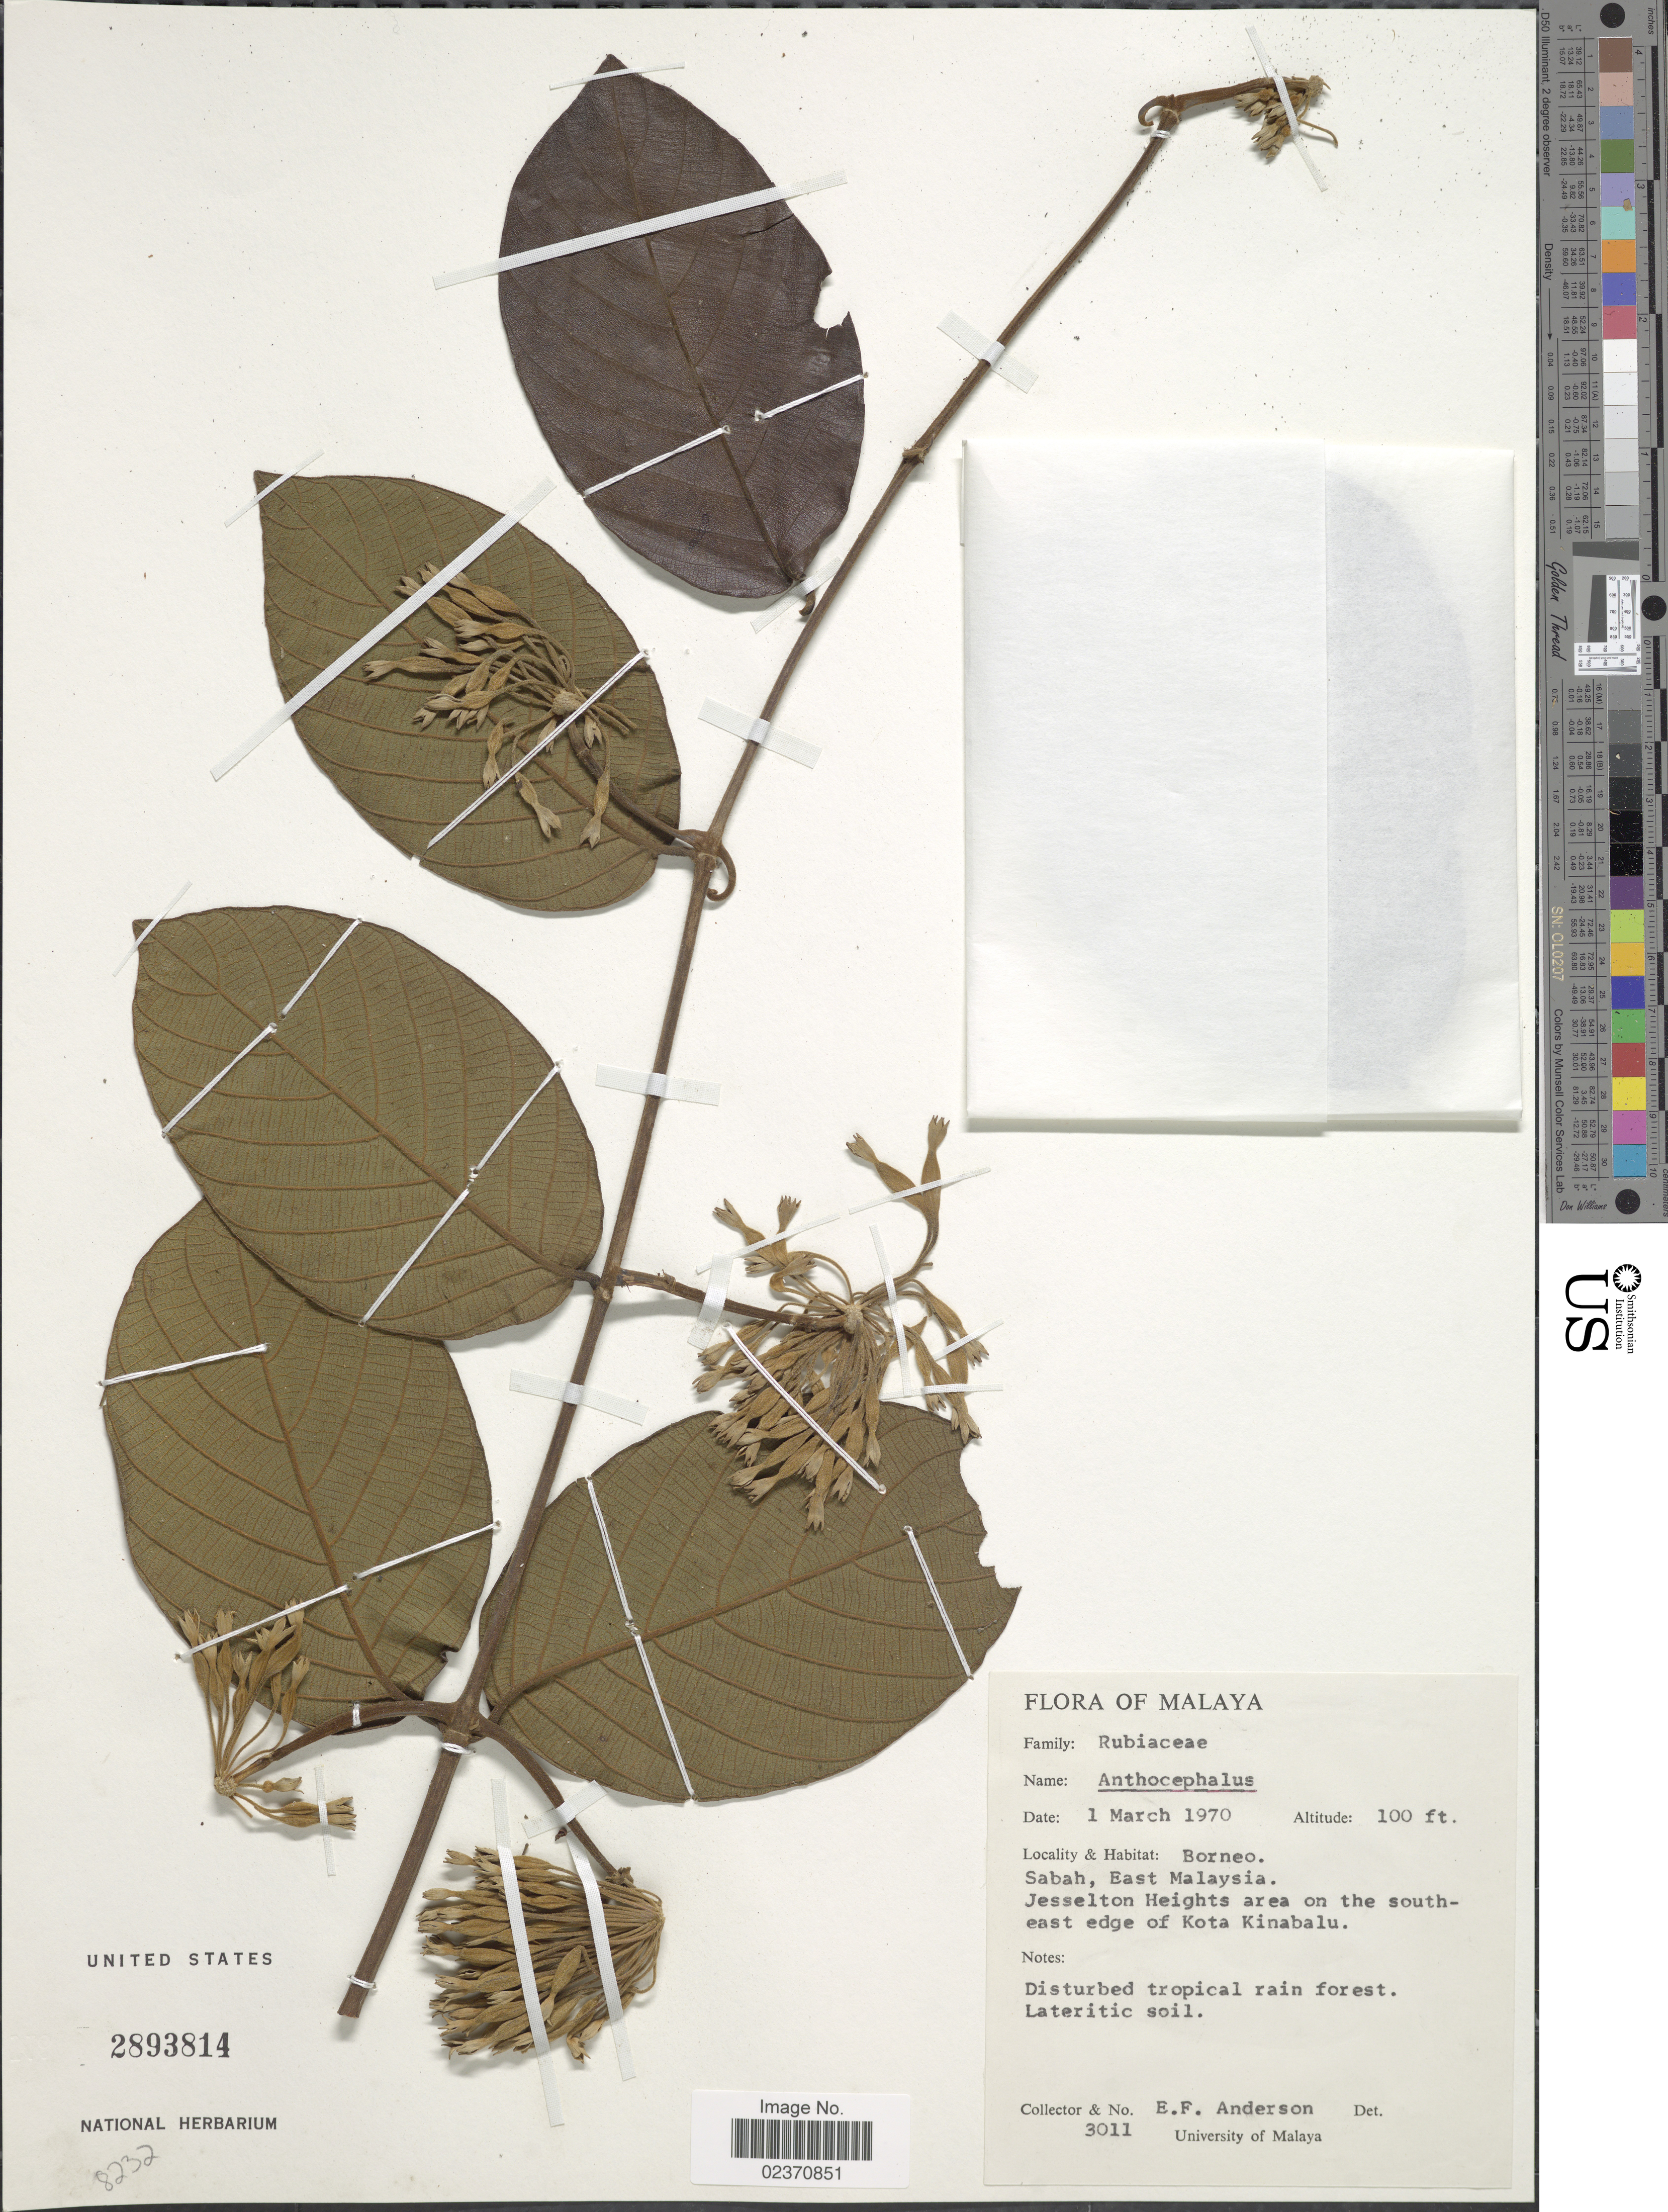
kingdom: Plantae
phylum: Tracheophyta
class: Magnoliopsida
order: Gentianales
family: Rubiaceae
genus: Neolamarckia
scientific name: Neolamarckia sp.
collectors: E. F. Anderson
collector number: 3011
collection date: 1970-03-01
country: Malaysia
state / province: Sabah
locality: Malaya, Borneo, East Malaysia, Jesselton Heights area on the southeast edge of Kota Kinabalu.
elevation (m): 30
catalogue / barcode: US 2893814